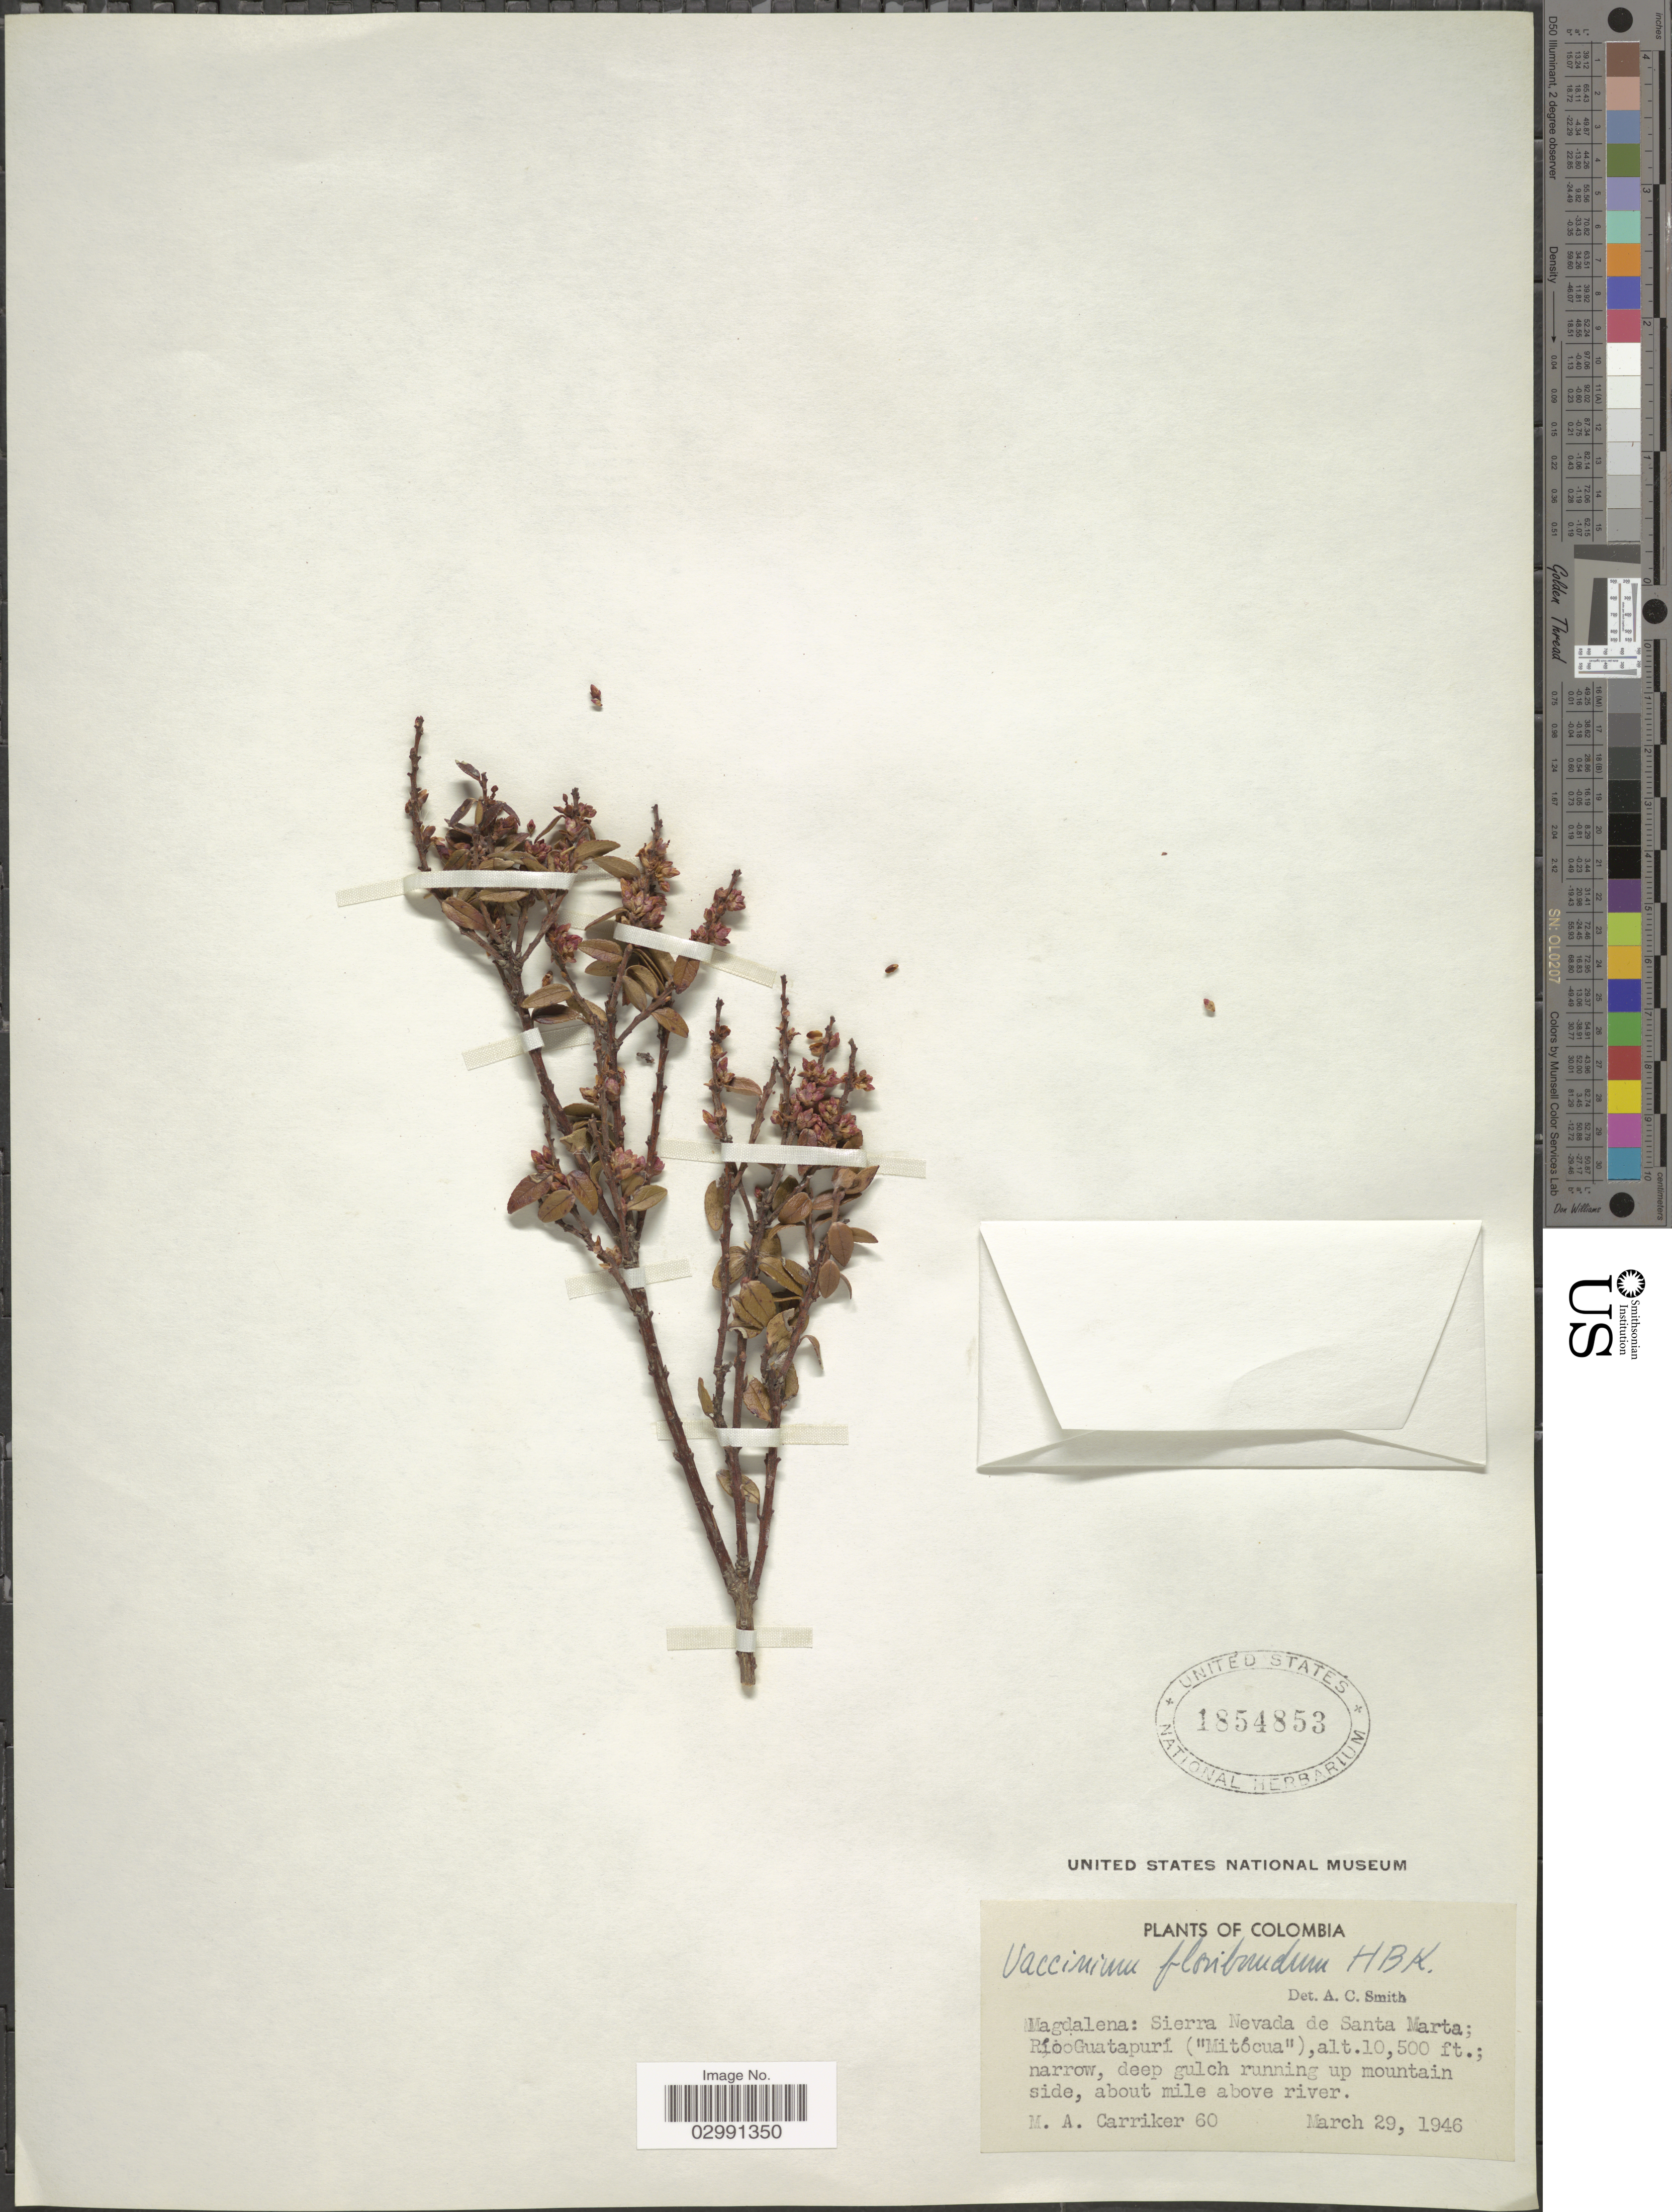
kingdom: Plantae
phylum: Tracheophyta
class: Magnoliopsida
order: Ericales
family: Ericaceae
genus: Vaccinium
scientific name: Vaccinium floribundum var. floribundum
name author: Kunth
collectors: M. A. Carriker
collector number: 60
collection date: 1946-03-29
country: Colombia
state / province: Magdalena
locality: Sierra Nevada de Santa Marta; Río Guatapurí ("Mitócua"); narrow, deep gulch running up mountain side, about mile above river.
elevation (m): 3200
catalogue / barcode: US 1854853